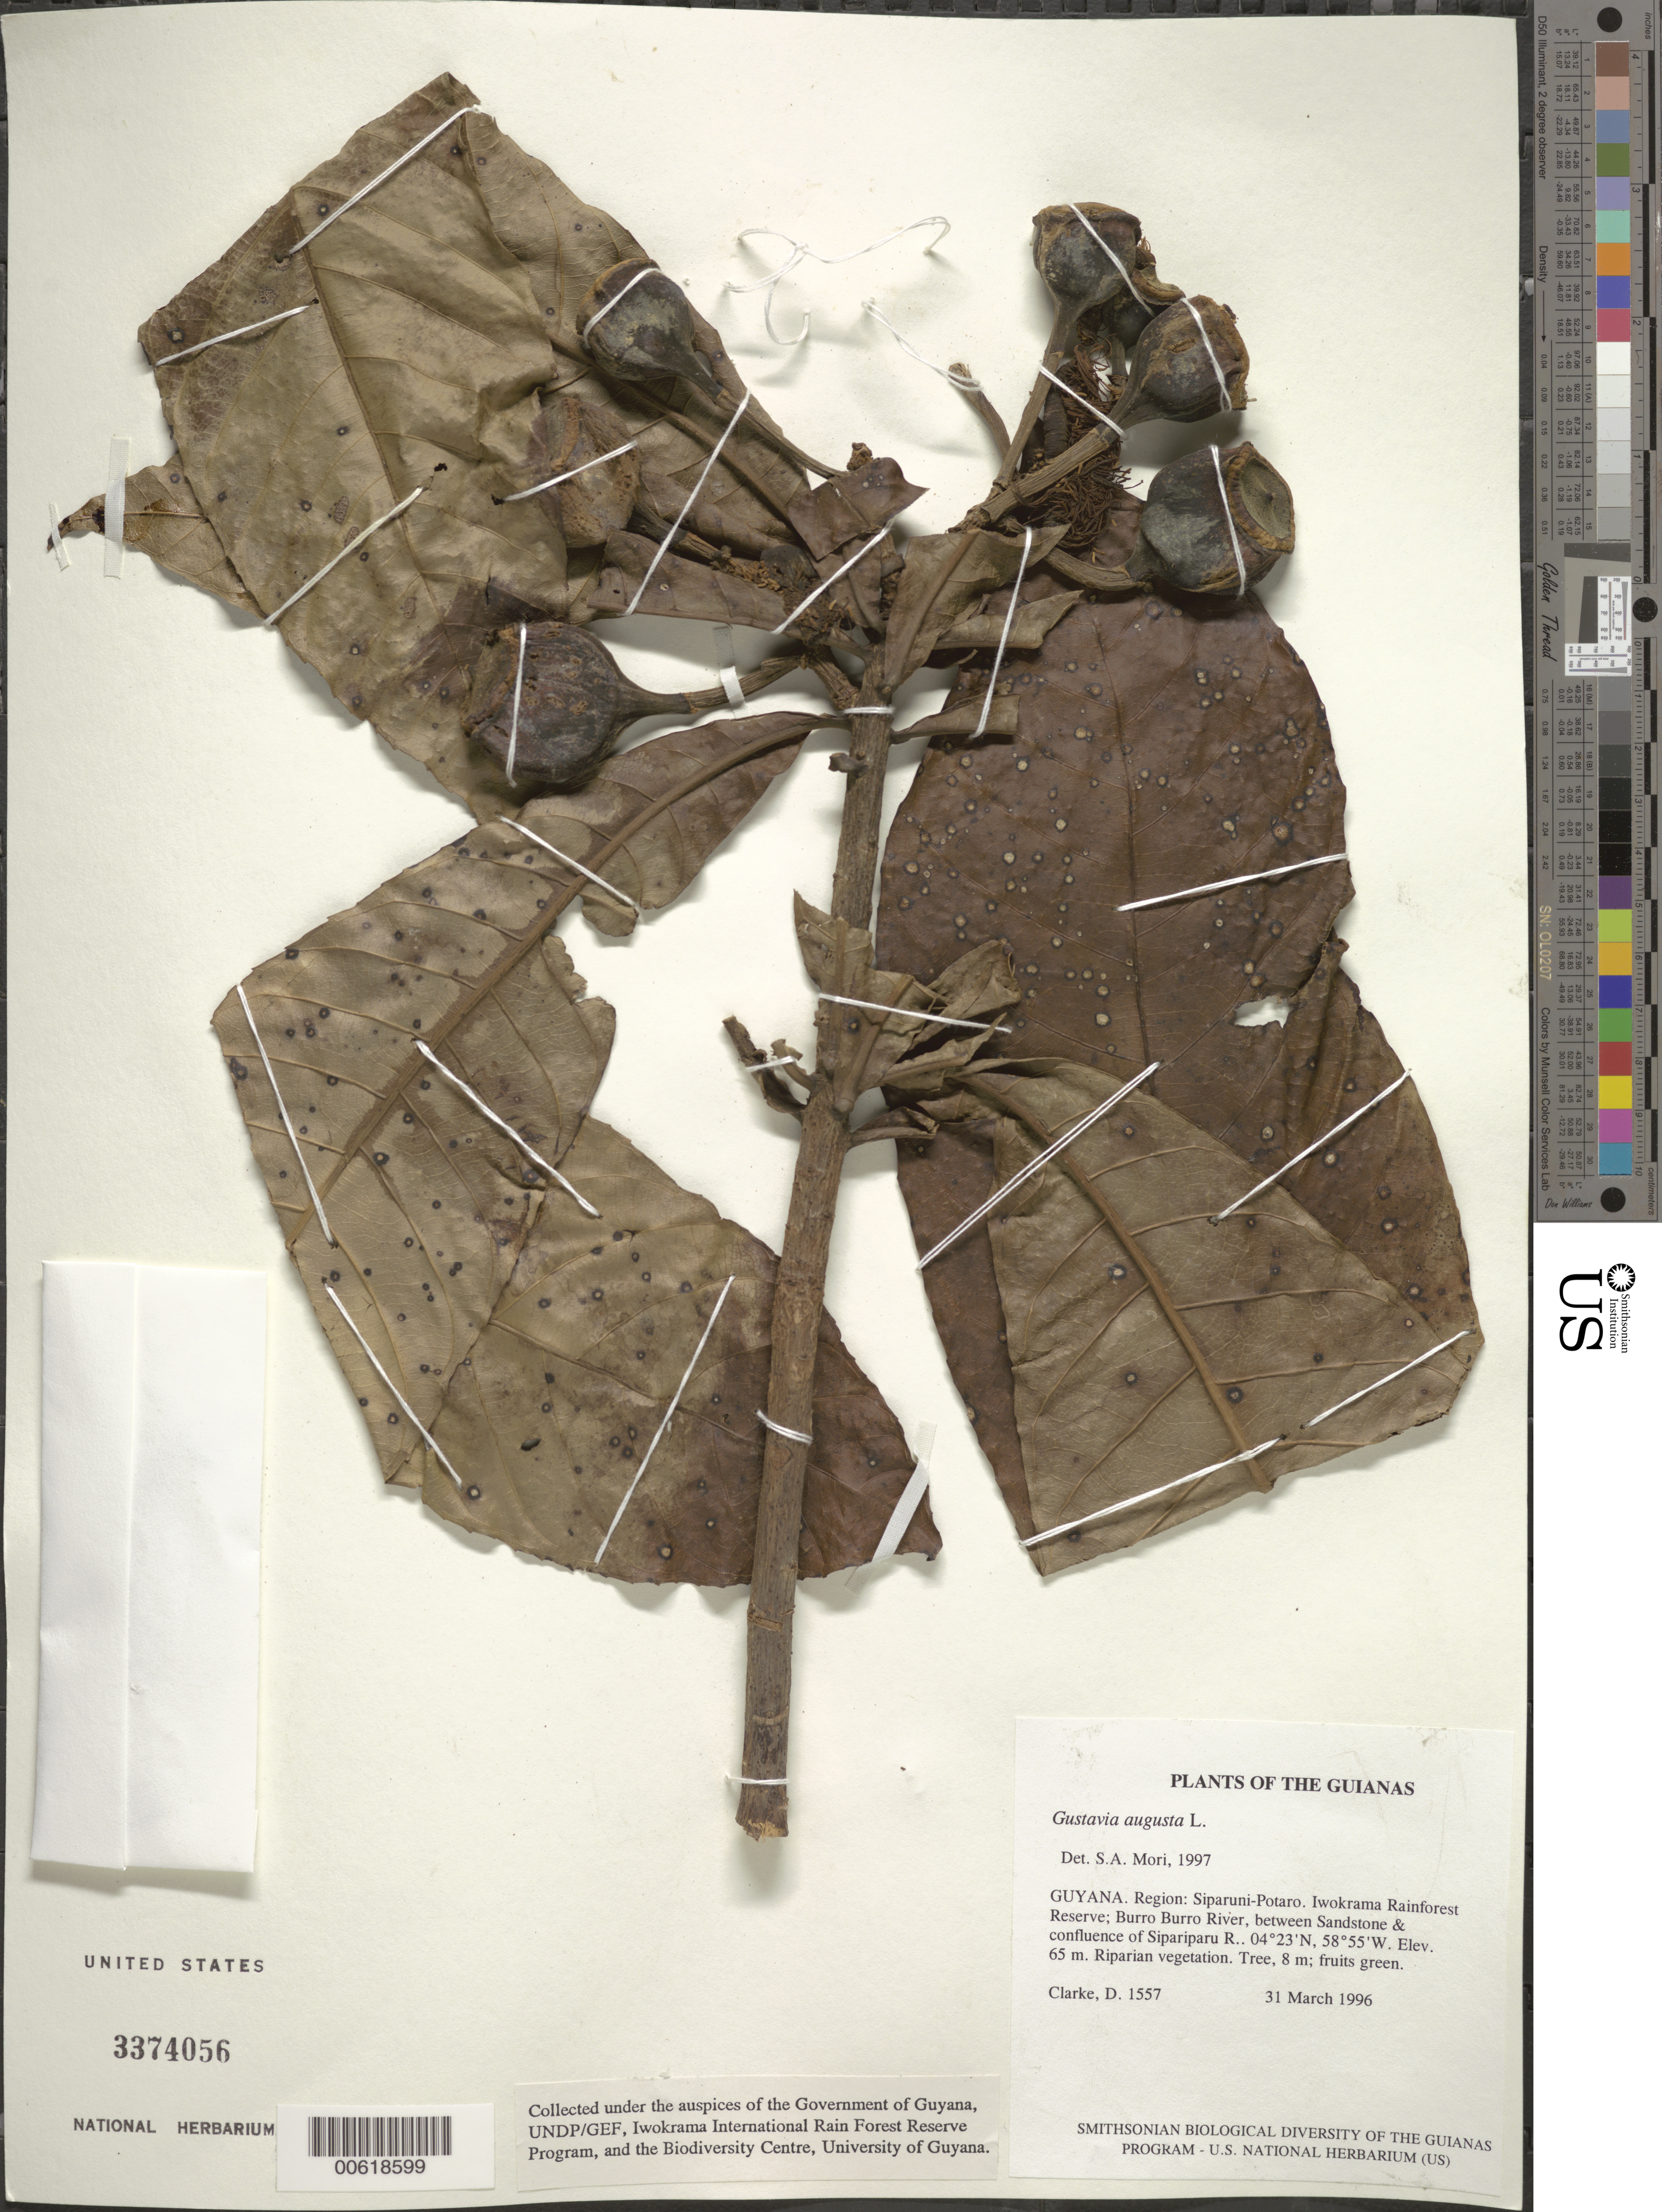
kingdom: Plantae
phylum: Tracheophyta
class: Magnoliopsida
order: Ericales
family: Lecythidaceae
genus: Gustavia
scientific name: Gustavia augusta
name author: L.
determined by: Mori, Scott A.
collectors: H. D. Clarke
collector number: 1557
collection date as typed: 31 March 1996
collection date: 1996-03-31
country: Guyana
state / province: Potaro-Siparuni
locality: Iwokrama Rainforest Reserve; Burro Burro River, between Sandstone & confluence of Sipariparu R.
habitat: Riparian vegetation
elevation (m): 65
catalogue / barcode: US 3374056